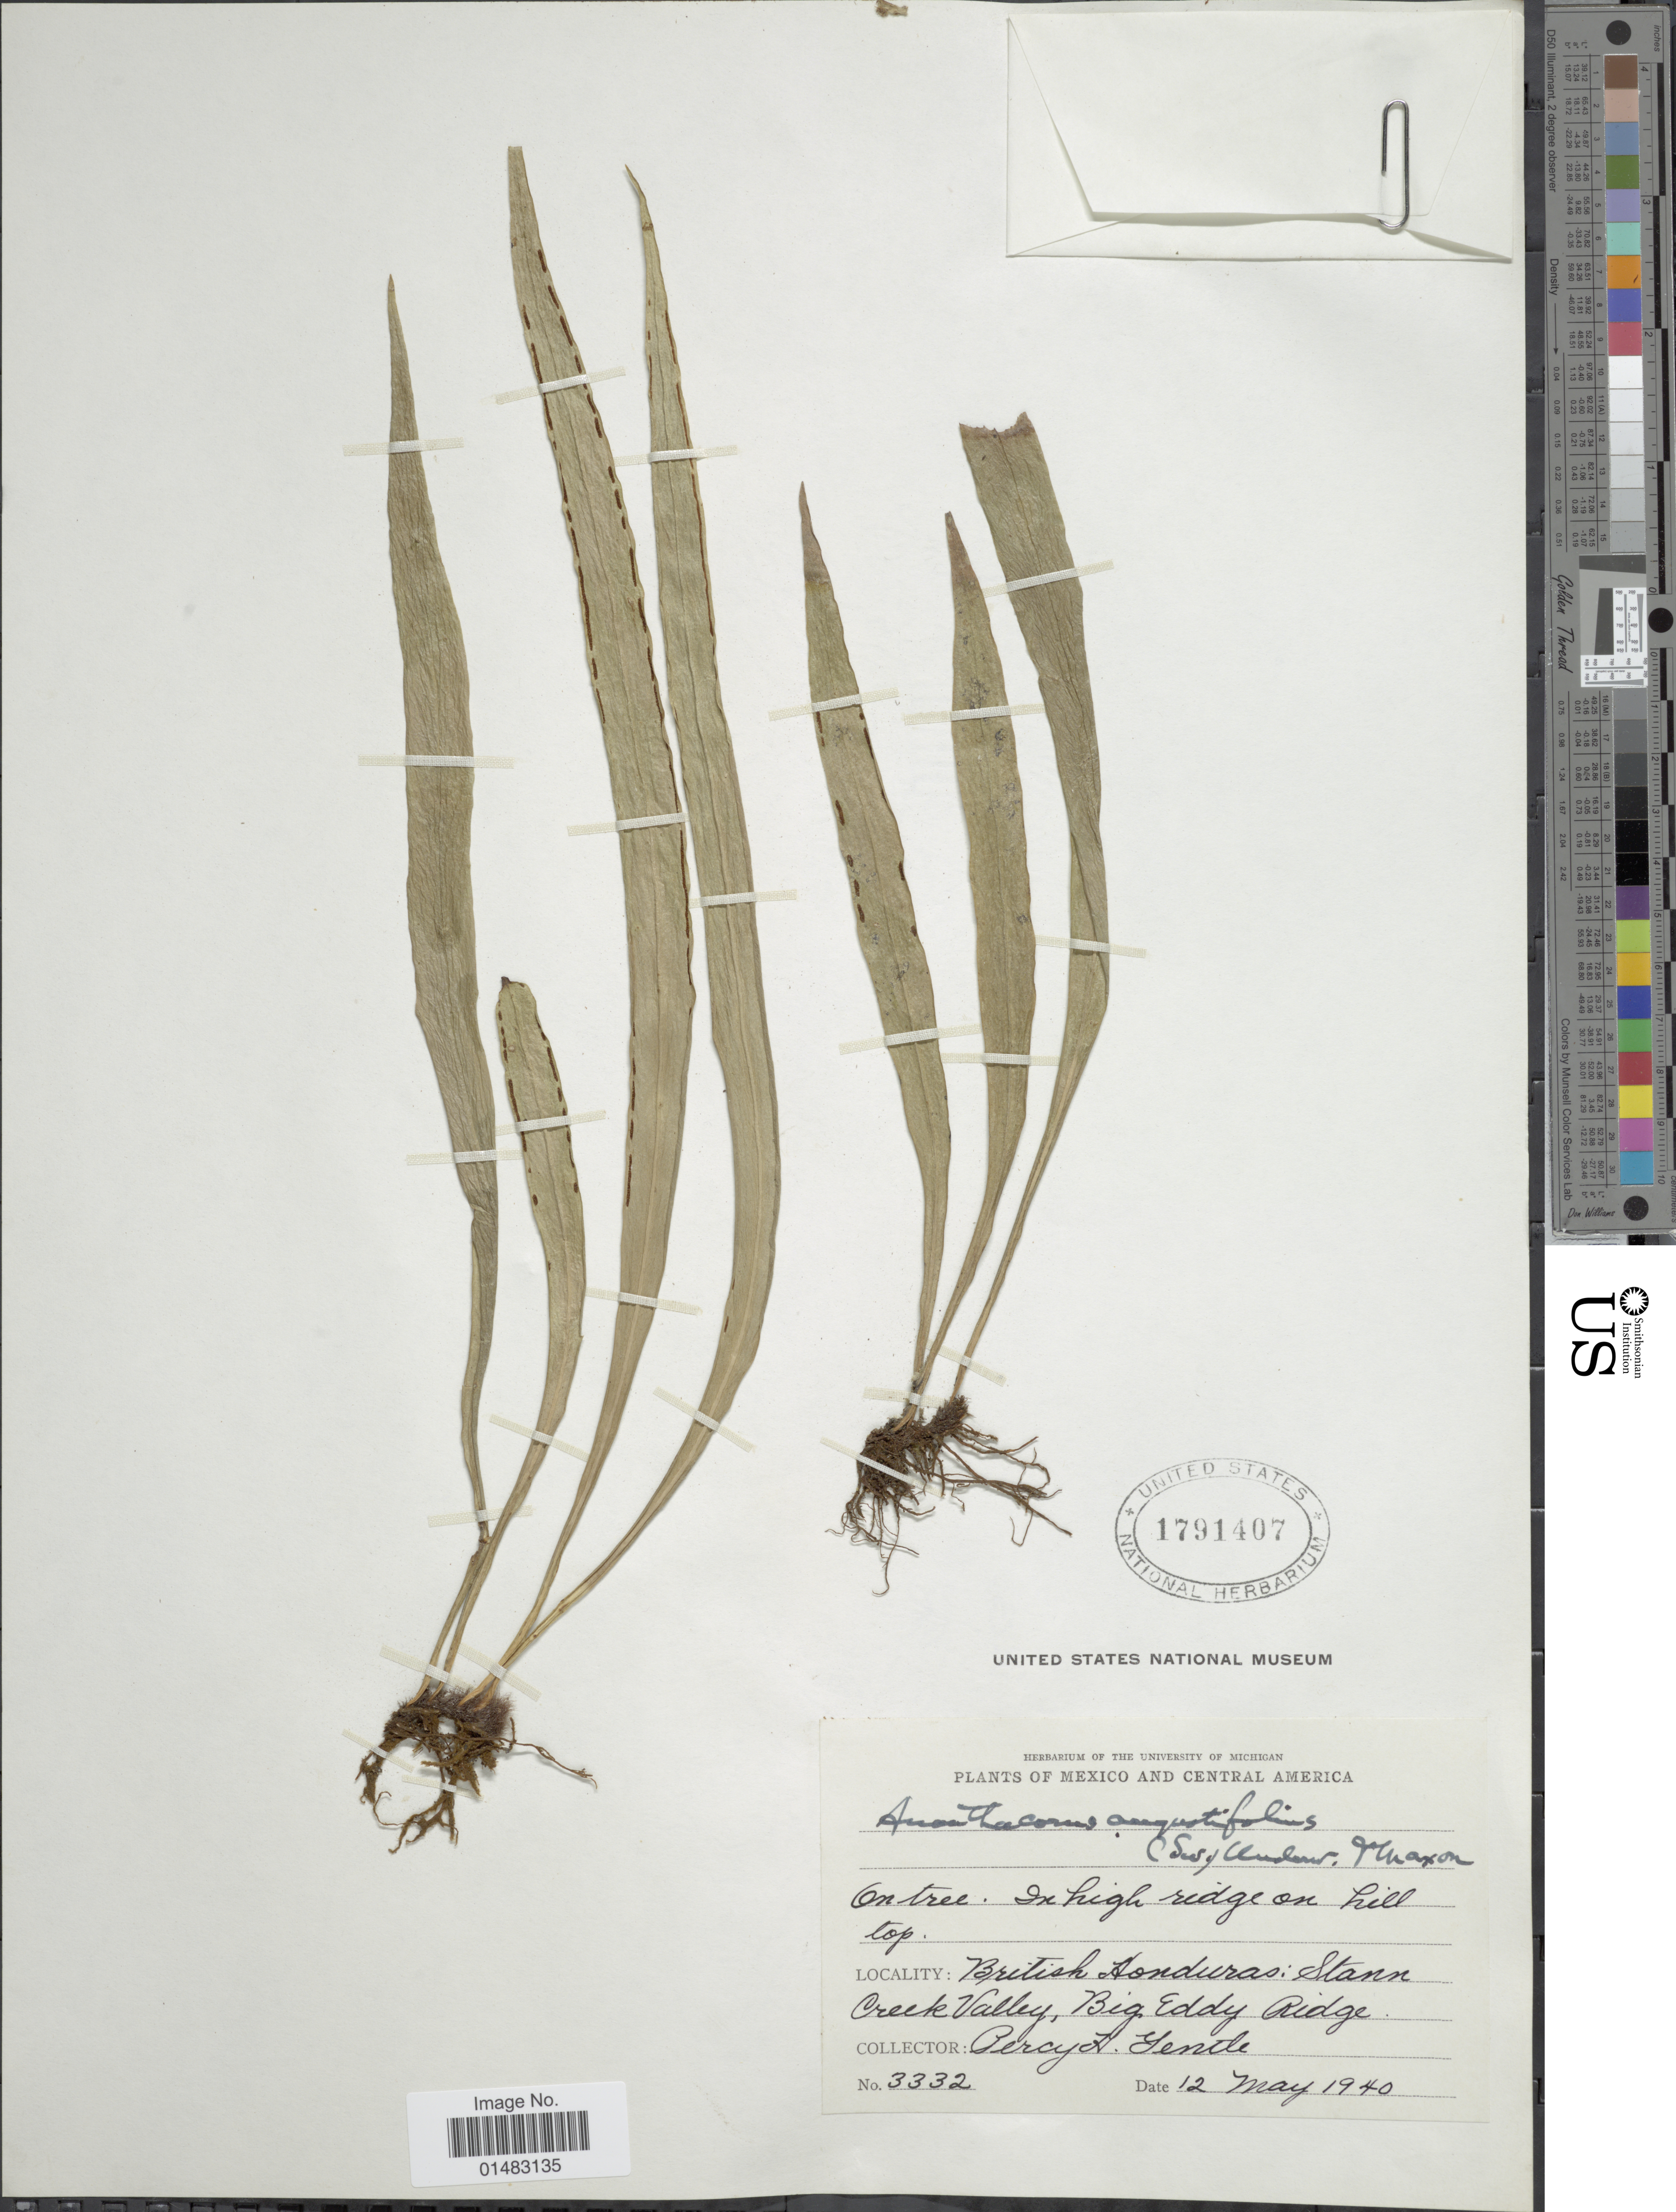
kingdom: Plantae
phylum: Tracheophyta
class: Polypodiopsida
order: Polypodiales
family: Pteridaceae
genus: Ananthacorus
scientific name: Ananthacorus angustifolius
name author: (Sw.) Underw. & Maxon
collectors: P. H. Gentle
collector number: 3332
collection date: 1940-05-12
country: Belize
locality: British Honduras, Stann Creek Valley, Big Eddy Ridge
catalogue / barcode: US 1791407